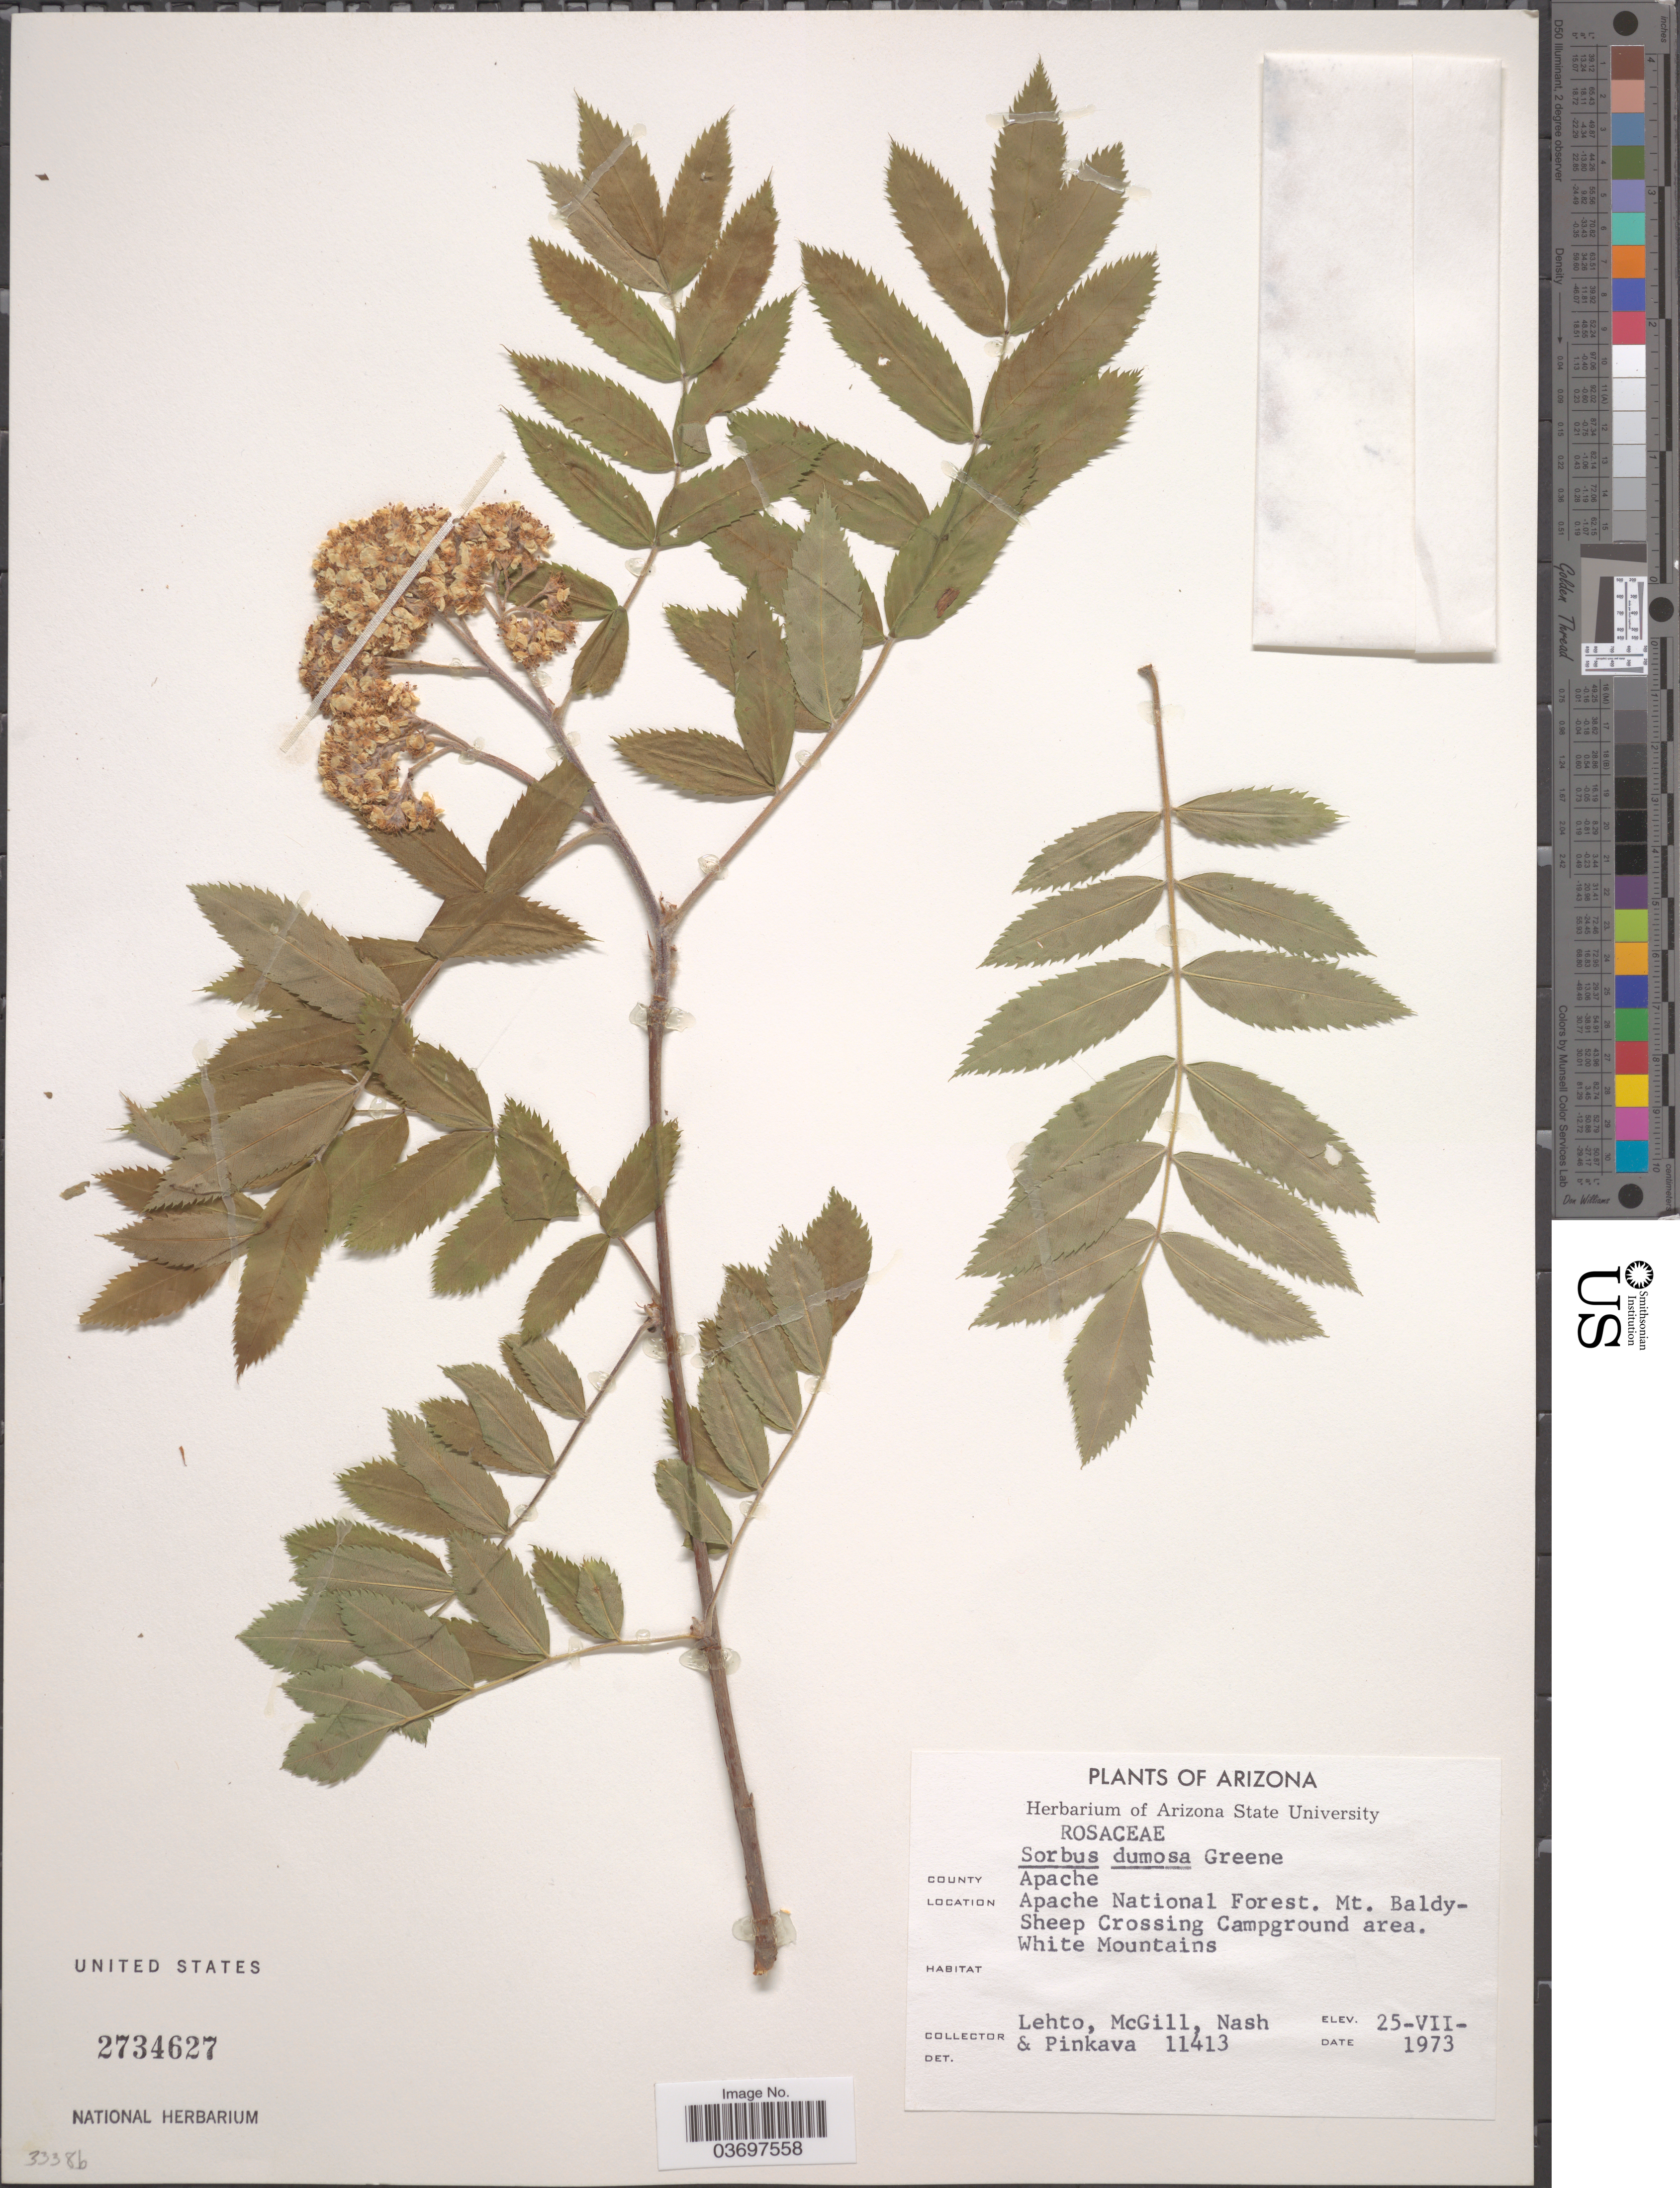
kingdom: Plantae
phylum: Tracheophyta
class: Magnoliopsida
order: Rosales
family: Rosaceae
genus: Sorbus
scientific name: Sorbus dumosa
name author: Greene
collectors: -. Lehto, -. McGill, -- Nash & -. Pinkava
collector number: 11413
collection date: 1973-07-25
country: United States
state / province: Arizona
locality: County Apache. Apache National Forest. Mt. Baldy-Sheep Crossing Campground area. White Mountains.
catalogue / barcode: US 2734627